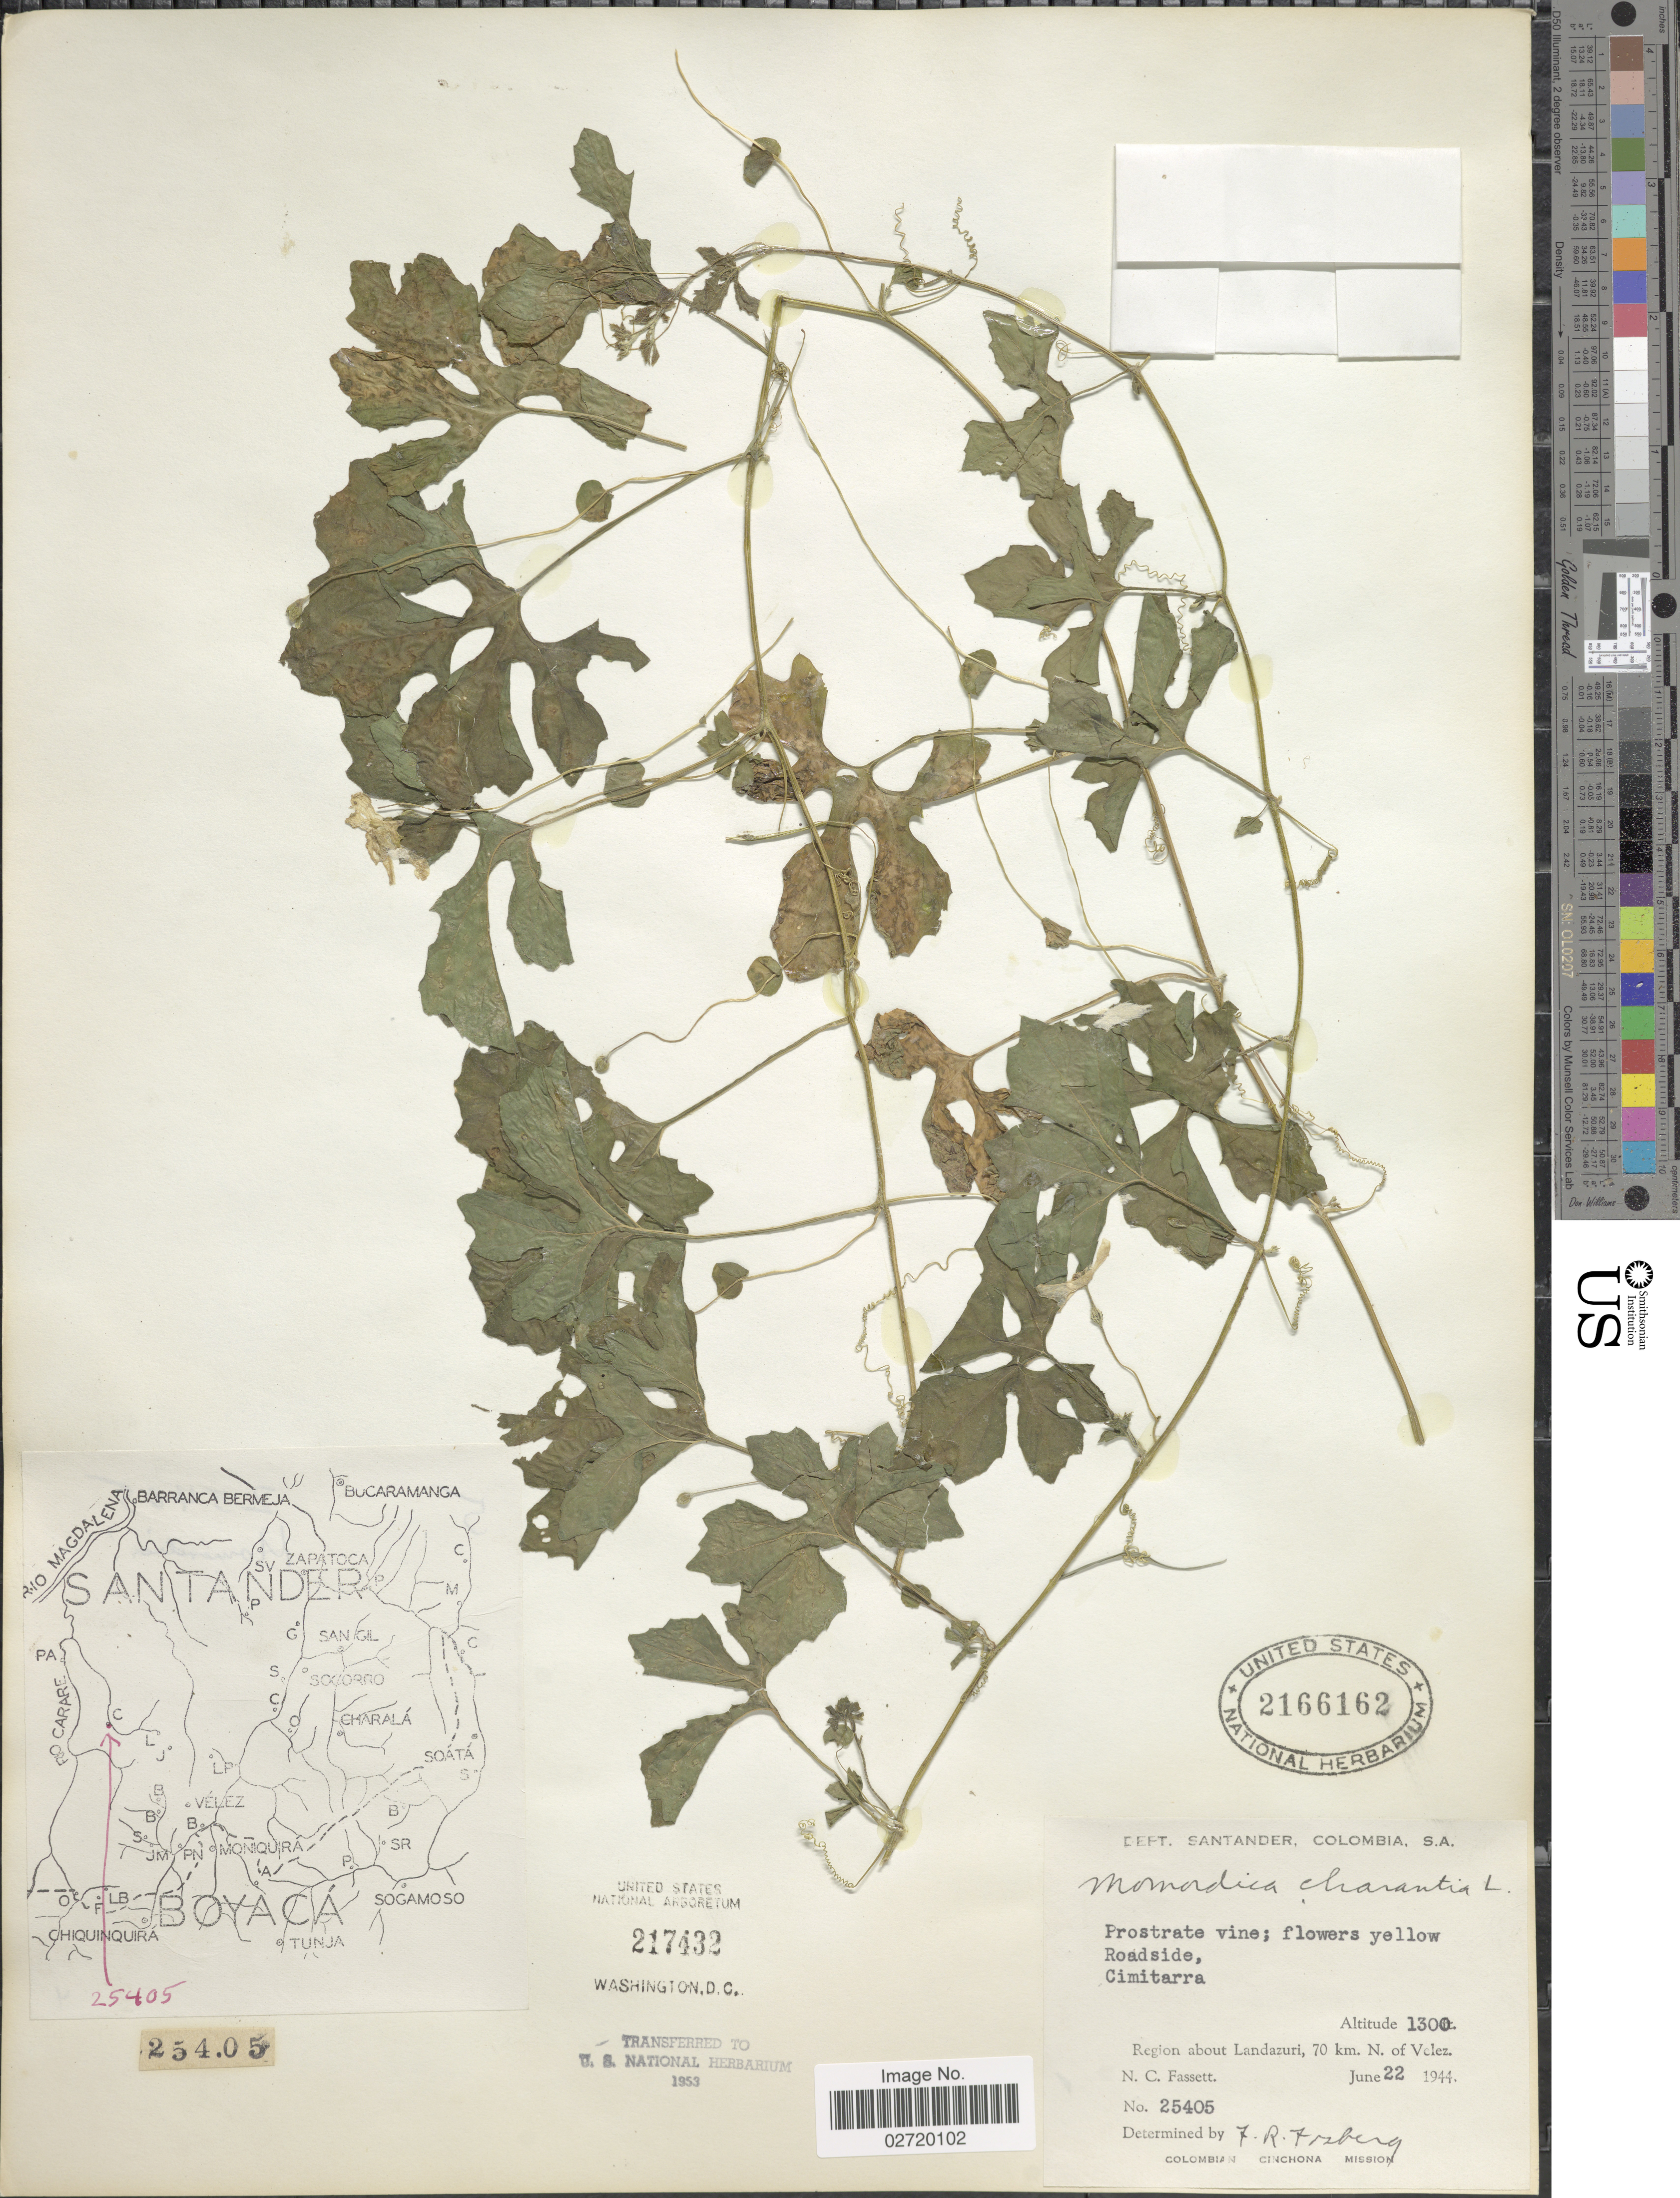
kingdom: Plantae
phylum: Tracheophyta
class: Magnoliopsida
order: Cucurbitales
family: Cucurbitaceae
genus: Momordica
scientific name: Momordica charantia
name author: L.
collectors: F. R. Fosberg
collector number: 25405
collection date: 1944-06-22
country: Colombia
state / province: Santander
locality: Dept. Santander, Colombia, Region about Landazuri, 70 km N. of Velez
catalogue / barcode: US 2166162